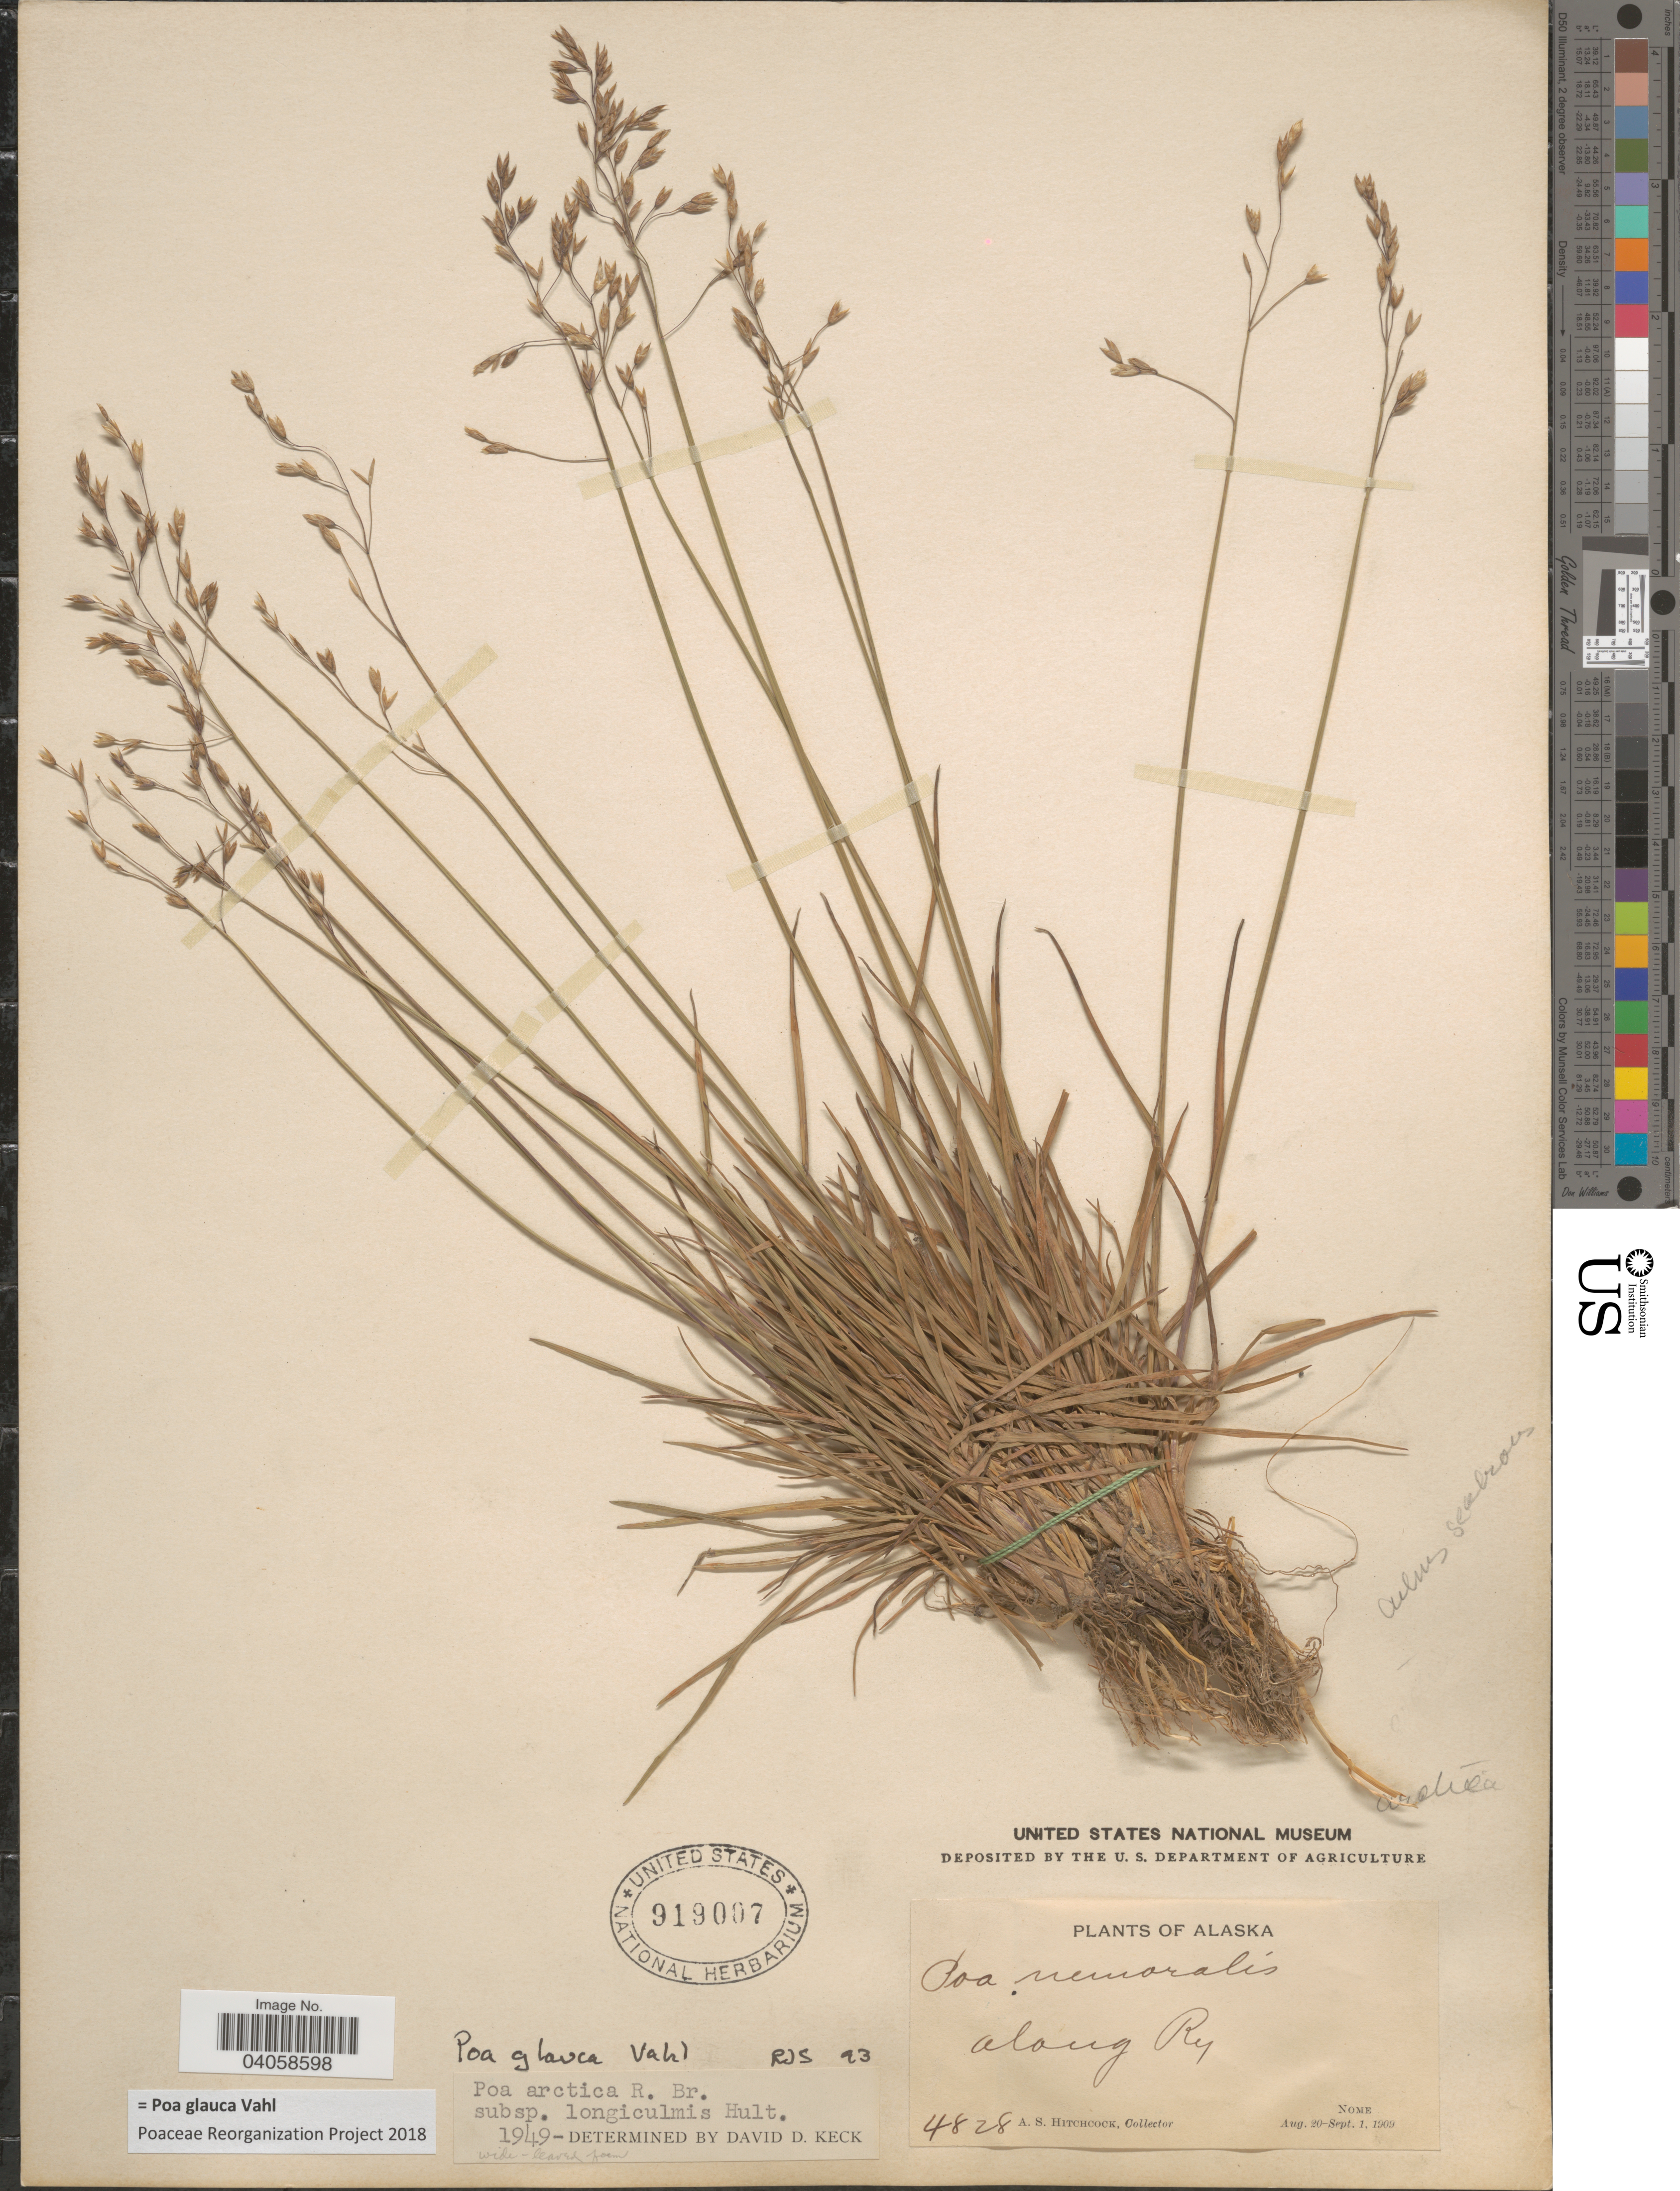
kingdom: Plantae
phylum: Tracheophyta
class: Liliopsida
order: Poales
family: Poaceae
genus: Poa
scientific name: Poa glauca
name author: Vahl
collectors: A. S. Hitchcock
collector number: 4828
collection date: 1909-08-20/1909-09-01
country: United States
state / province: Alaska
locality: Along Ry. Nome.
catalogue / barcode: US 919007